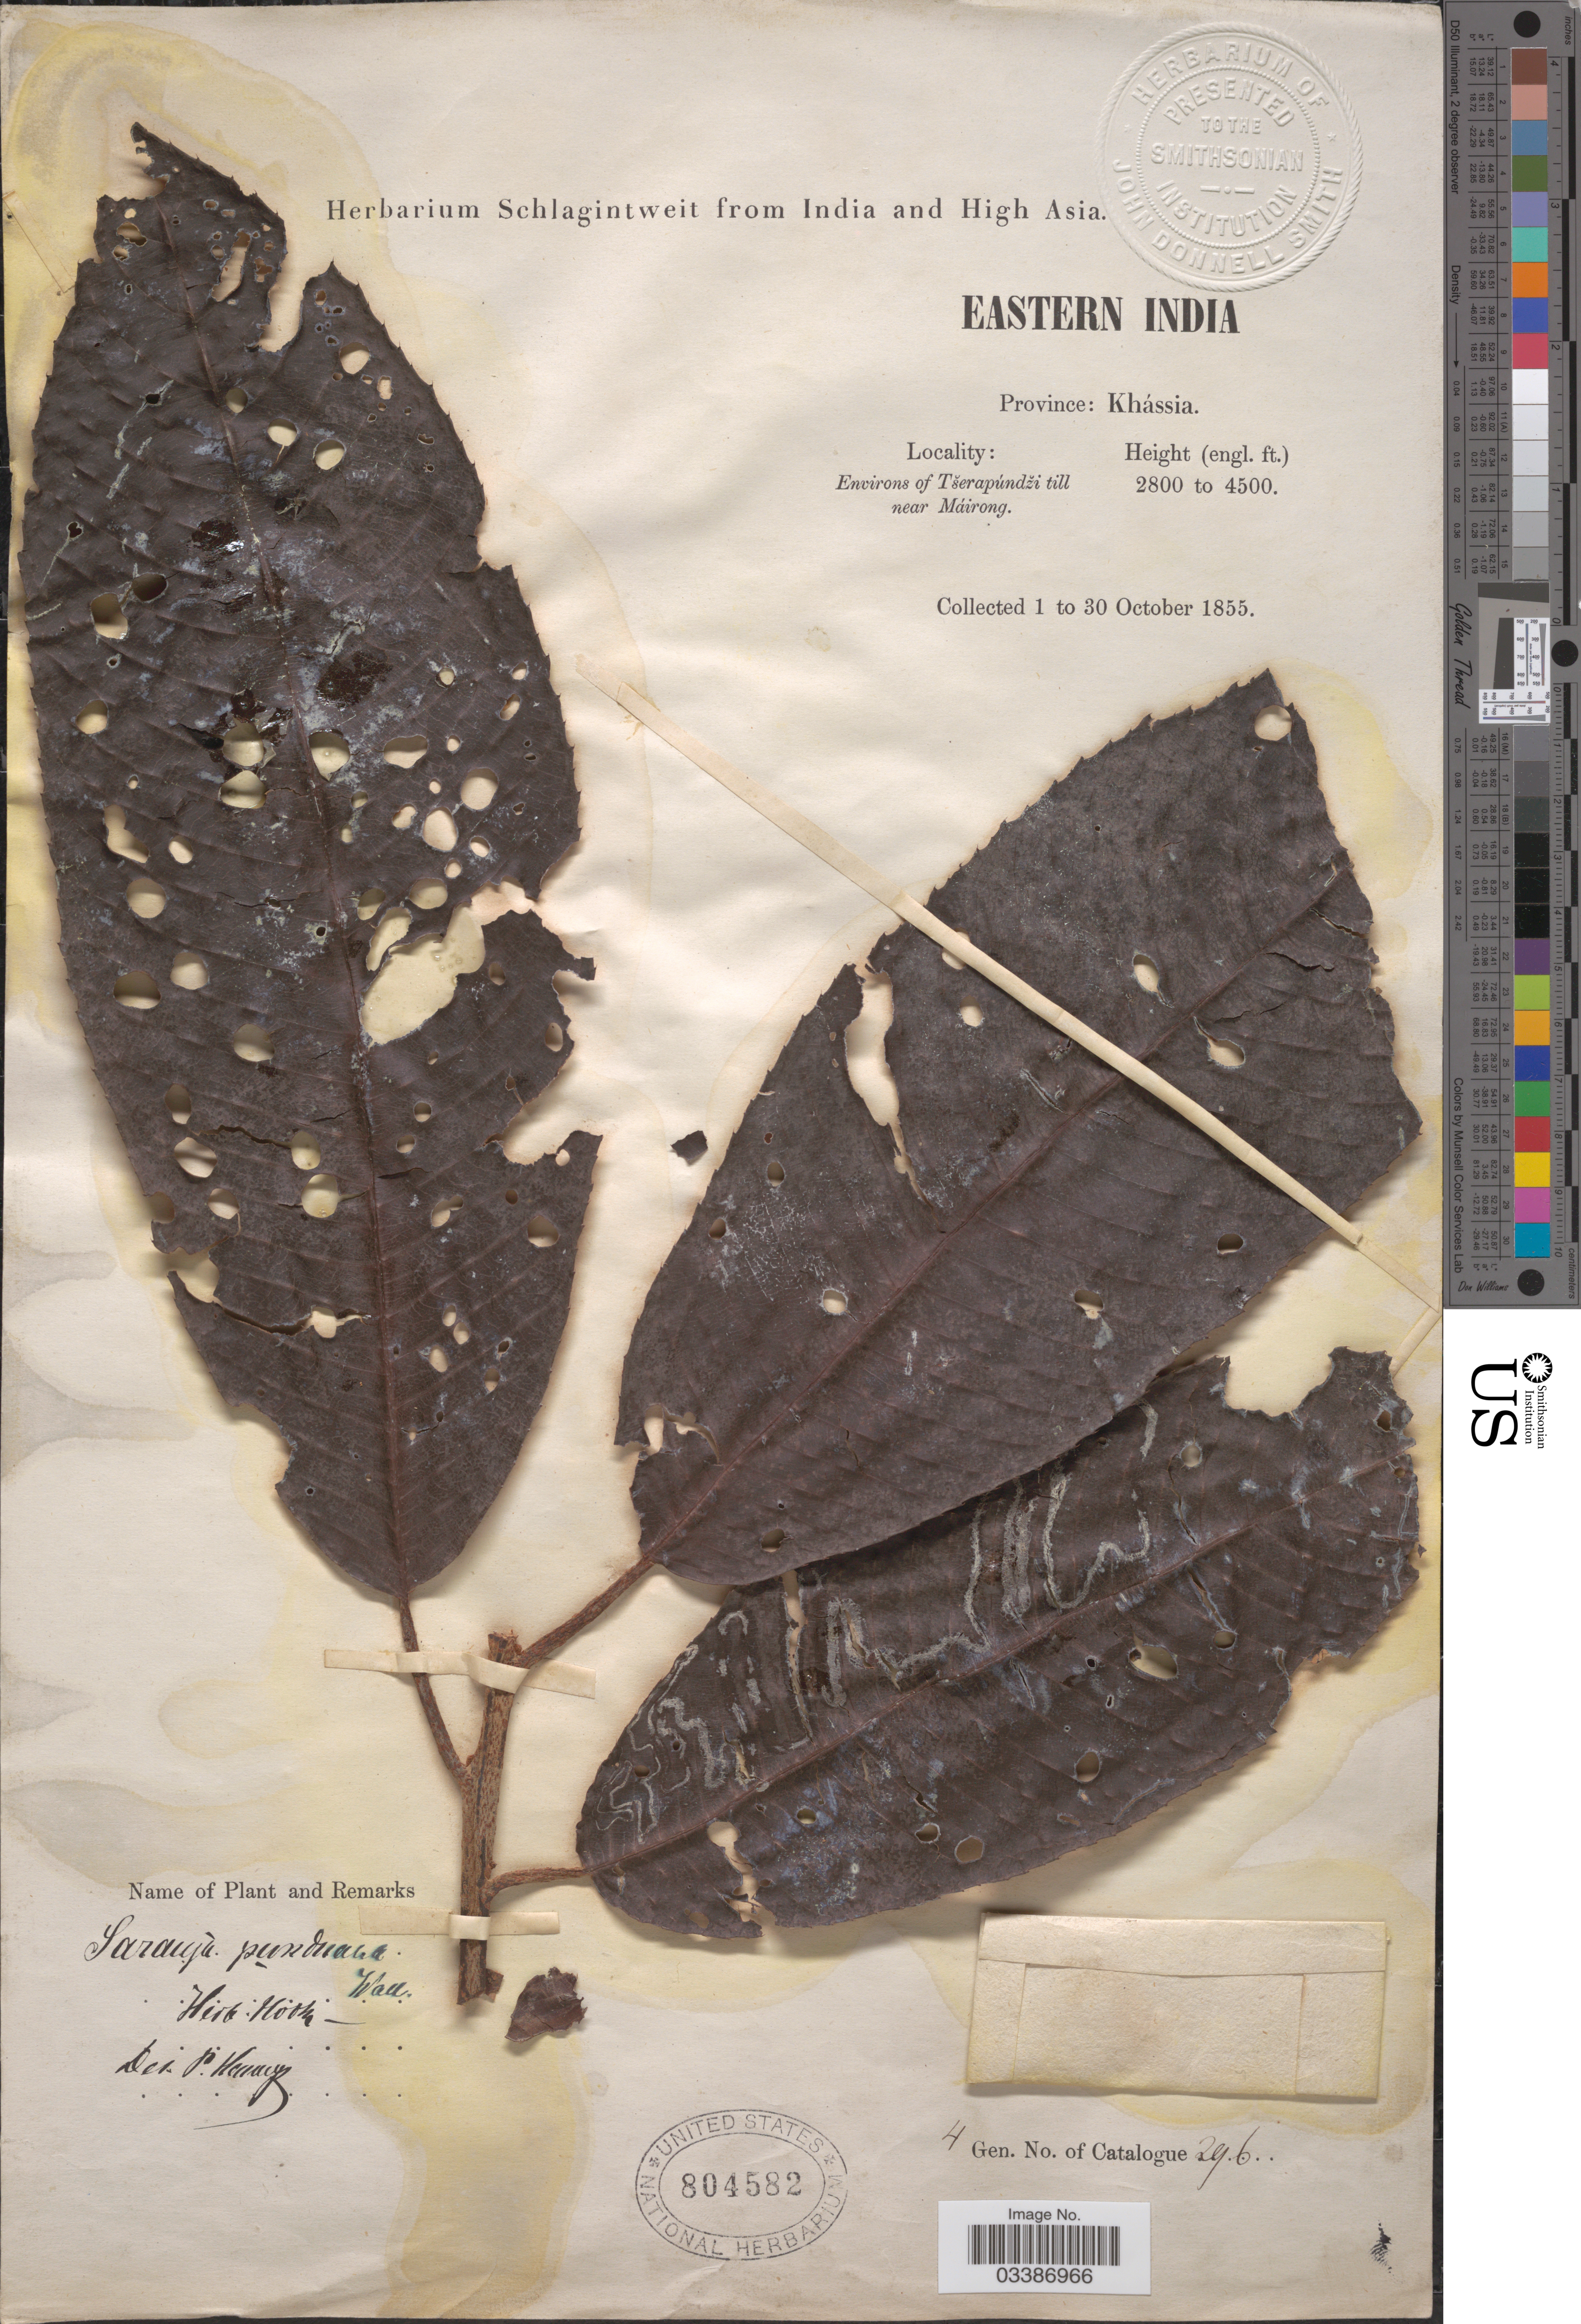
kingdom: Plantae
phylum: Tracheophyta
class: Magnoliopsida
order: Ericales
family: Actinidiaceae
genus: Saurauia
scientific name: Saurauia punduana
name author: Wall.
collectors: ex herb. Schlagintweit from India and High Asia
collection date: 1855-10-01/1855-10-30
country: India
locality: Eastern India. Province: Khássia. Environs of Tšerapúndži till near Máirong.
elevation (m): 853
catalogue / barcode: US 804582